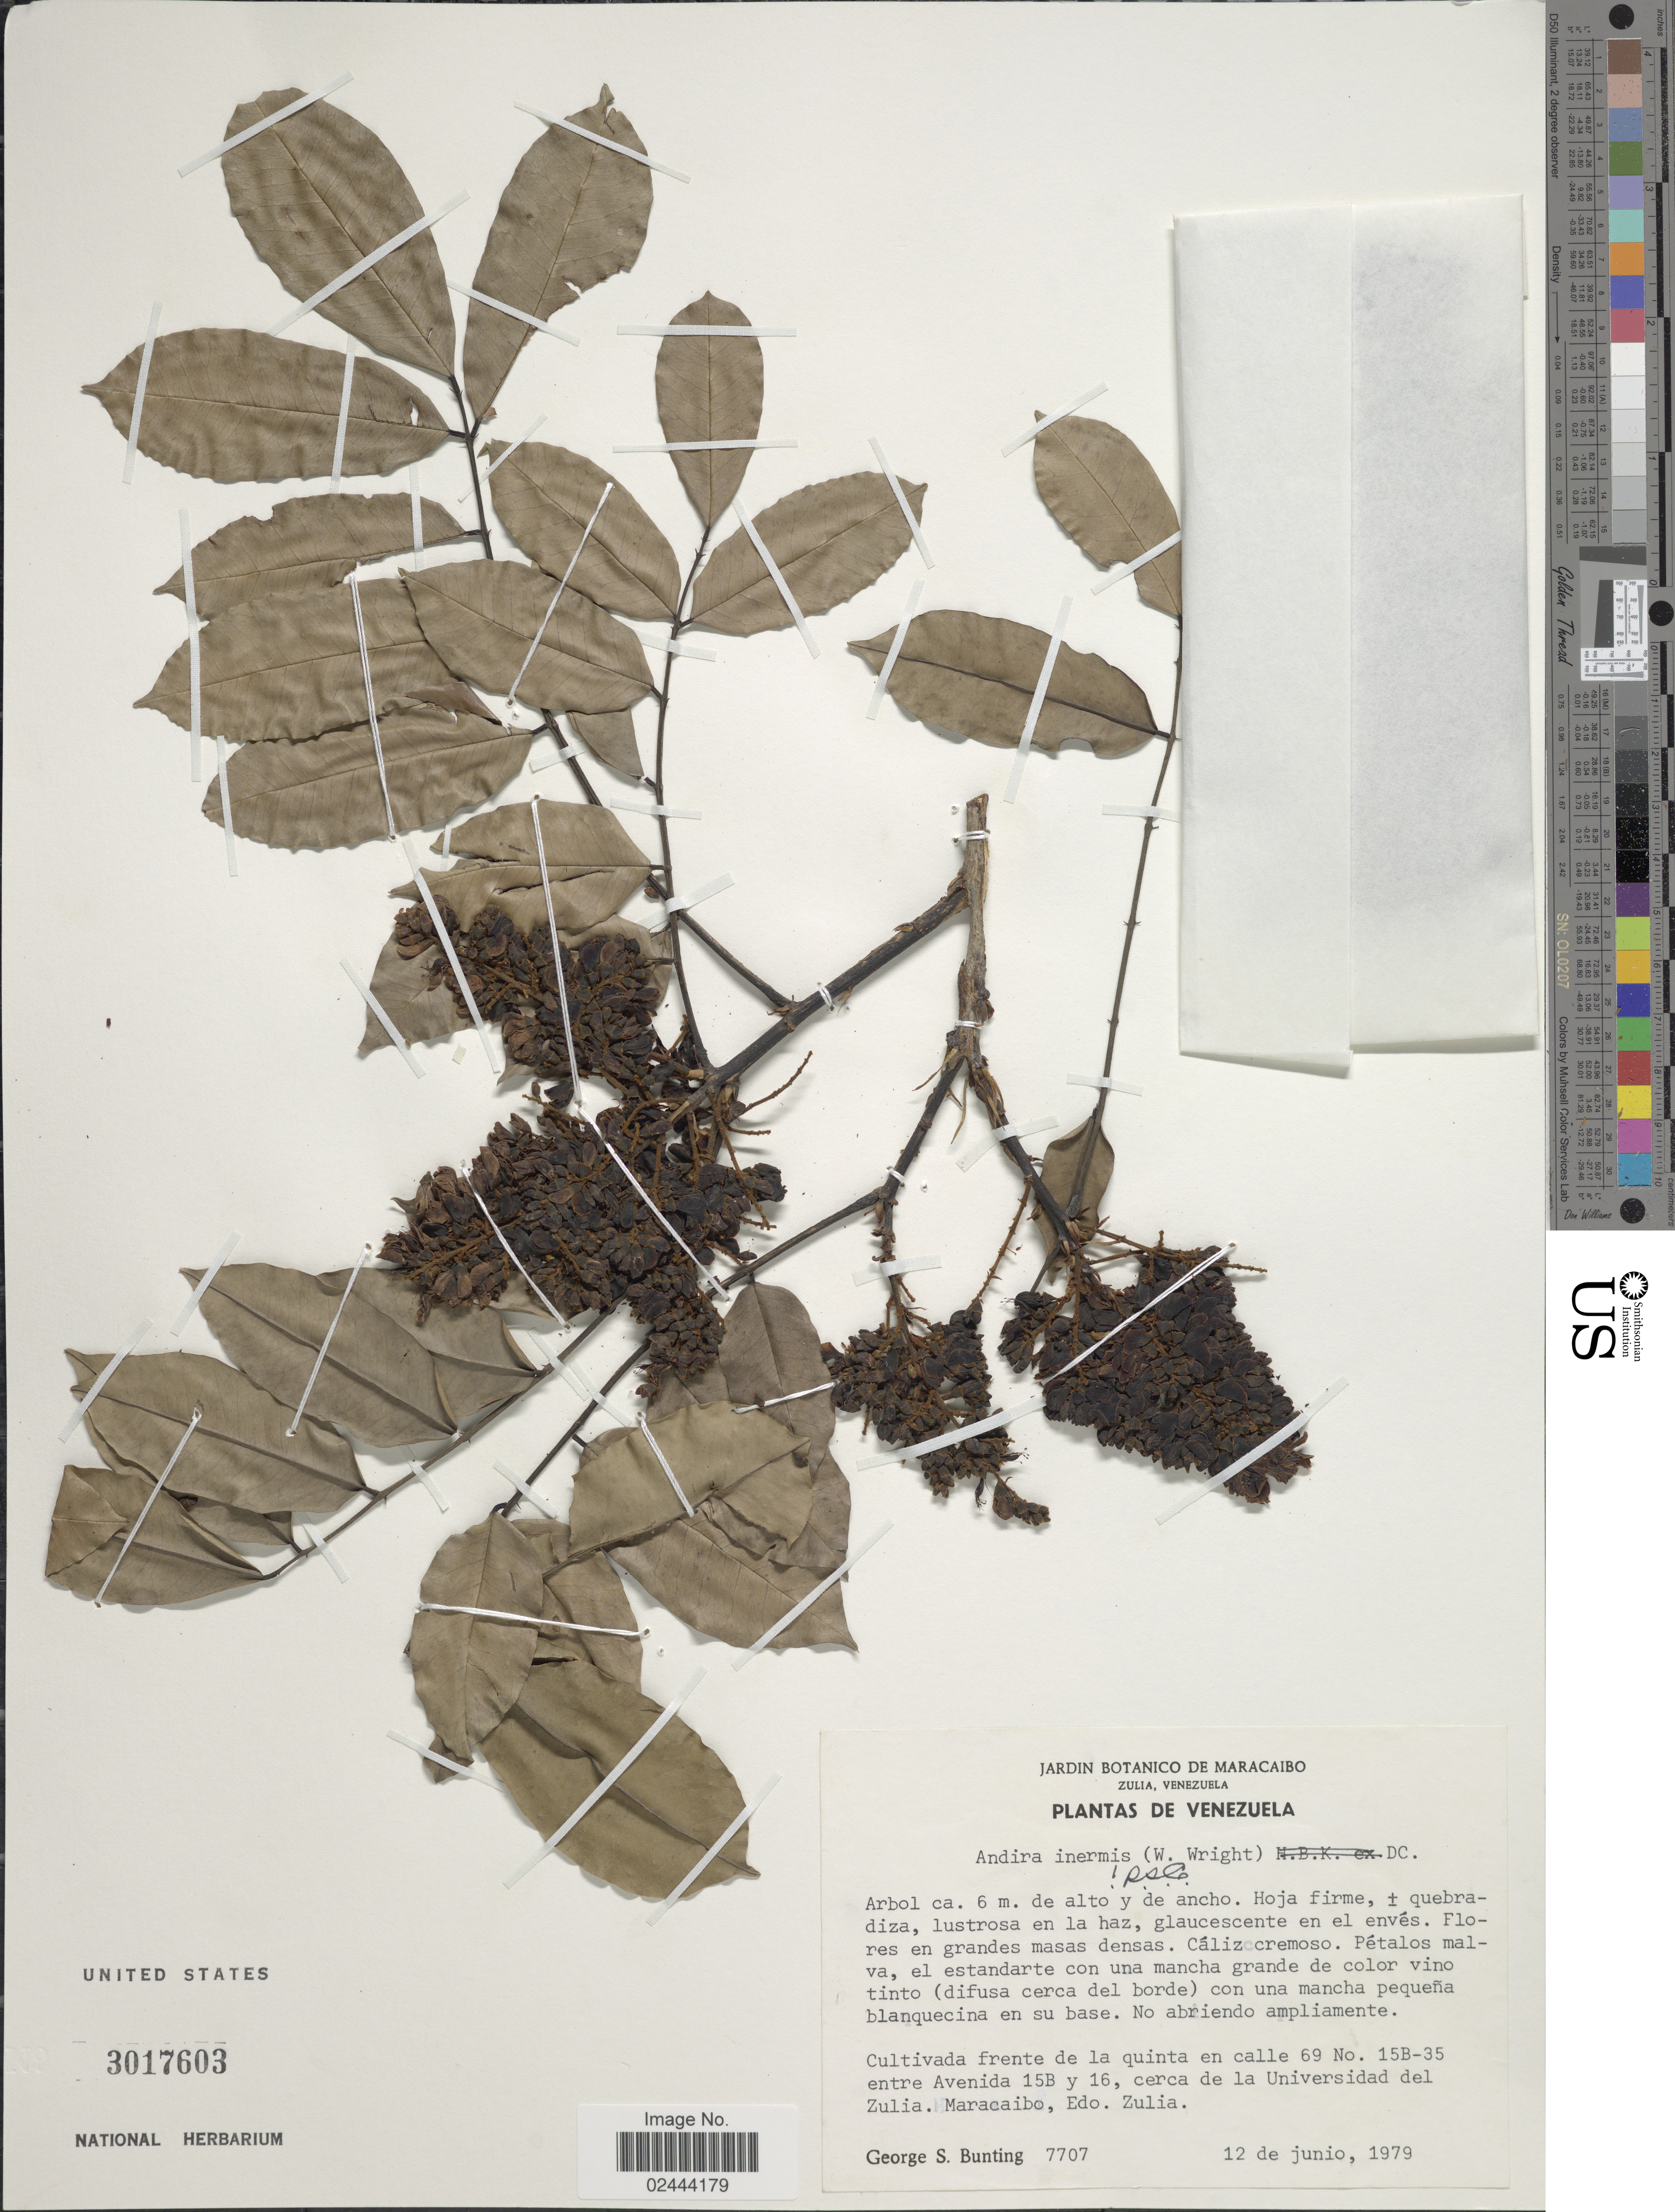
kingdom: Plantae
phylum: Tracheophyta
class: Magnoliopsida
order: Fabales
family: Fabaceae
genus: Andira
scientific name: Andira inermis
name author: (W. Wright) Kunth ex DC.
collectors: G. S. Bunting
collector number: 7707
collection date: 1979-06-12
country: Venezuela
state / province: Zulia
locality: Cultivida frente de la quinta en calle 69 No. 15B-35 entre Avenida 15B y 16, cerca de la Universidad del Zulia, Maracaibo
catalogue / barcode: US 3017603